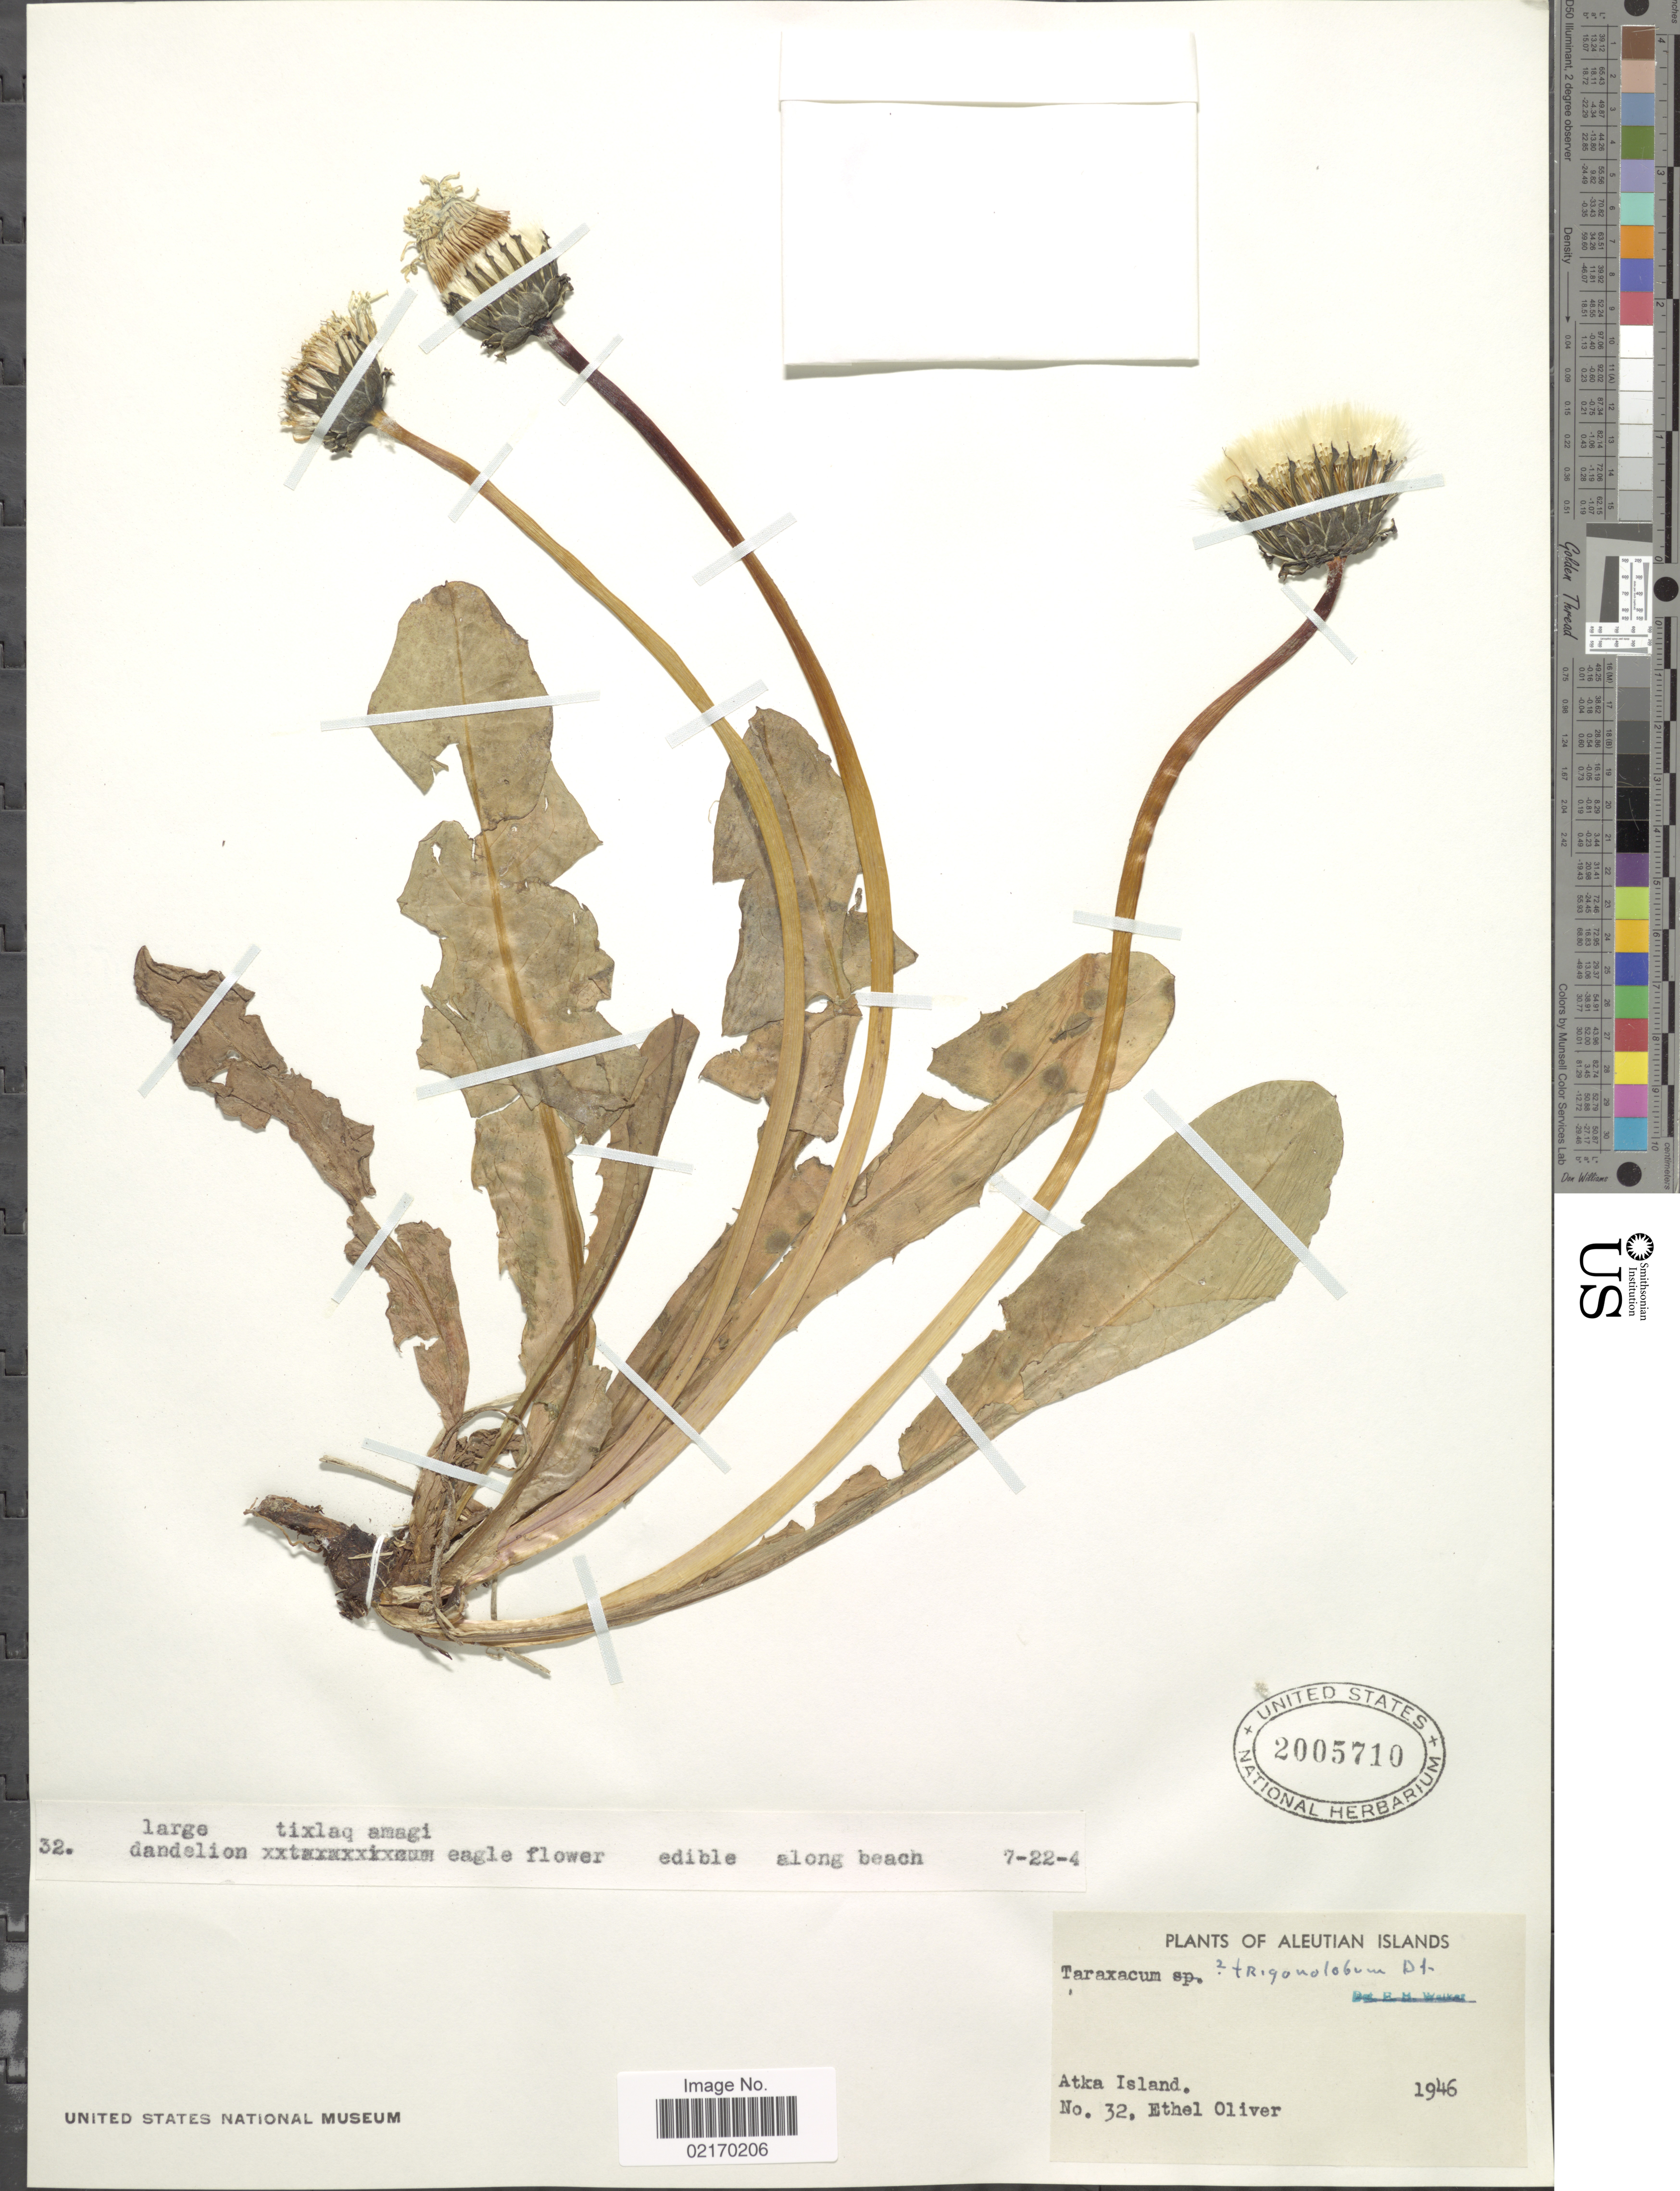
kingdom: Plantae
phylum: Tracheophyta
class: Magnoliopsida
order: Asterales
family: Asteraceae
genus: Taraxacum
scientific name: Taraxacum trigonolobum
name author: Dahlst.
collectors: E. Oliver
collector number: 32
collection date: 1946-07-22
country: United States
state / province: Alaska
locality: Aleutian Islands. Atka Island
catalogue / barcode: US 2005710